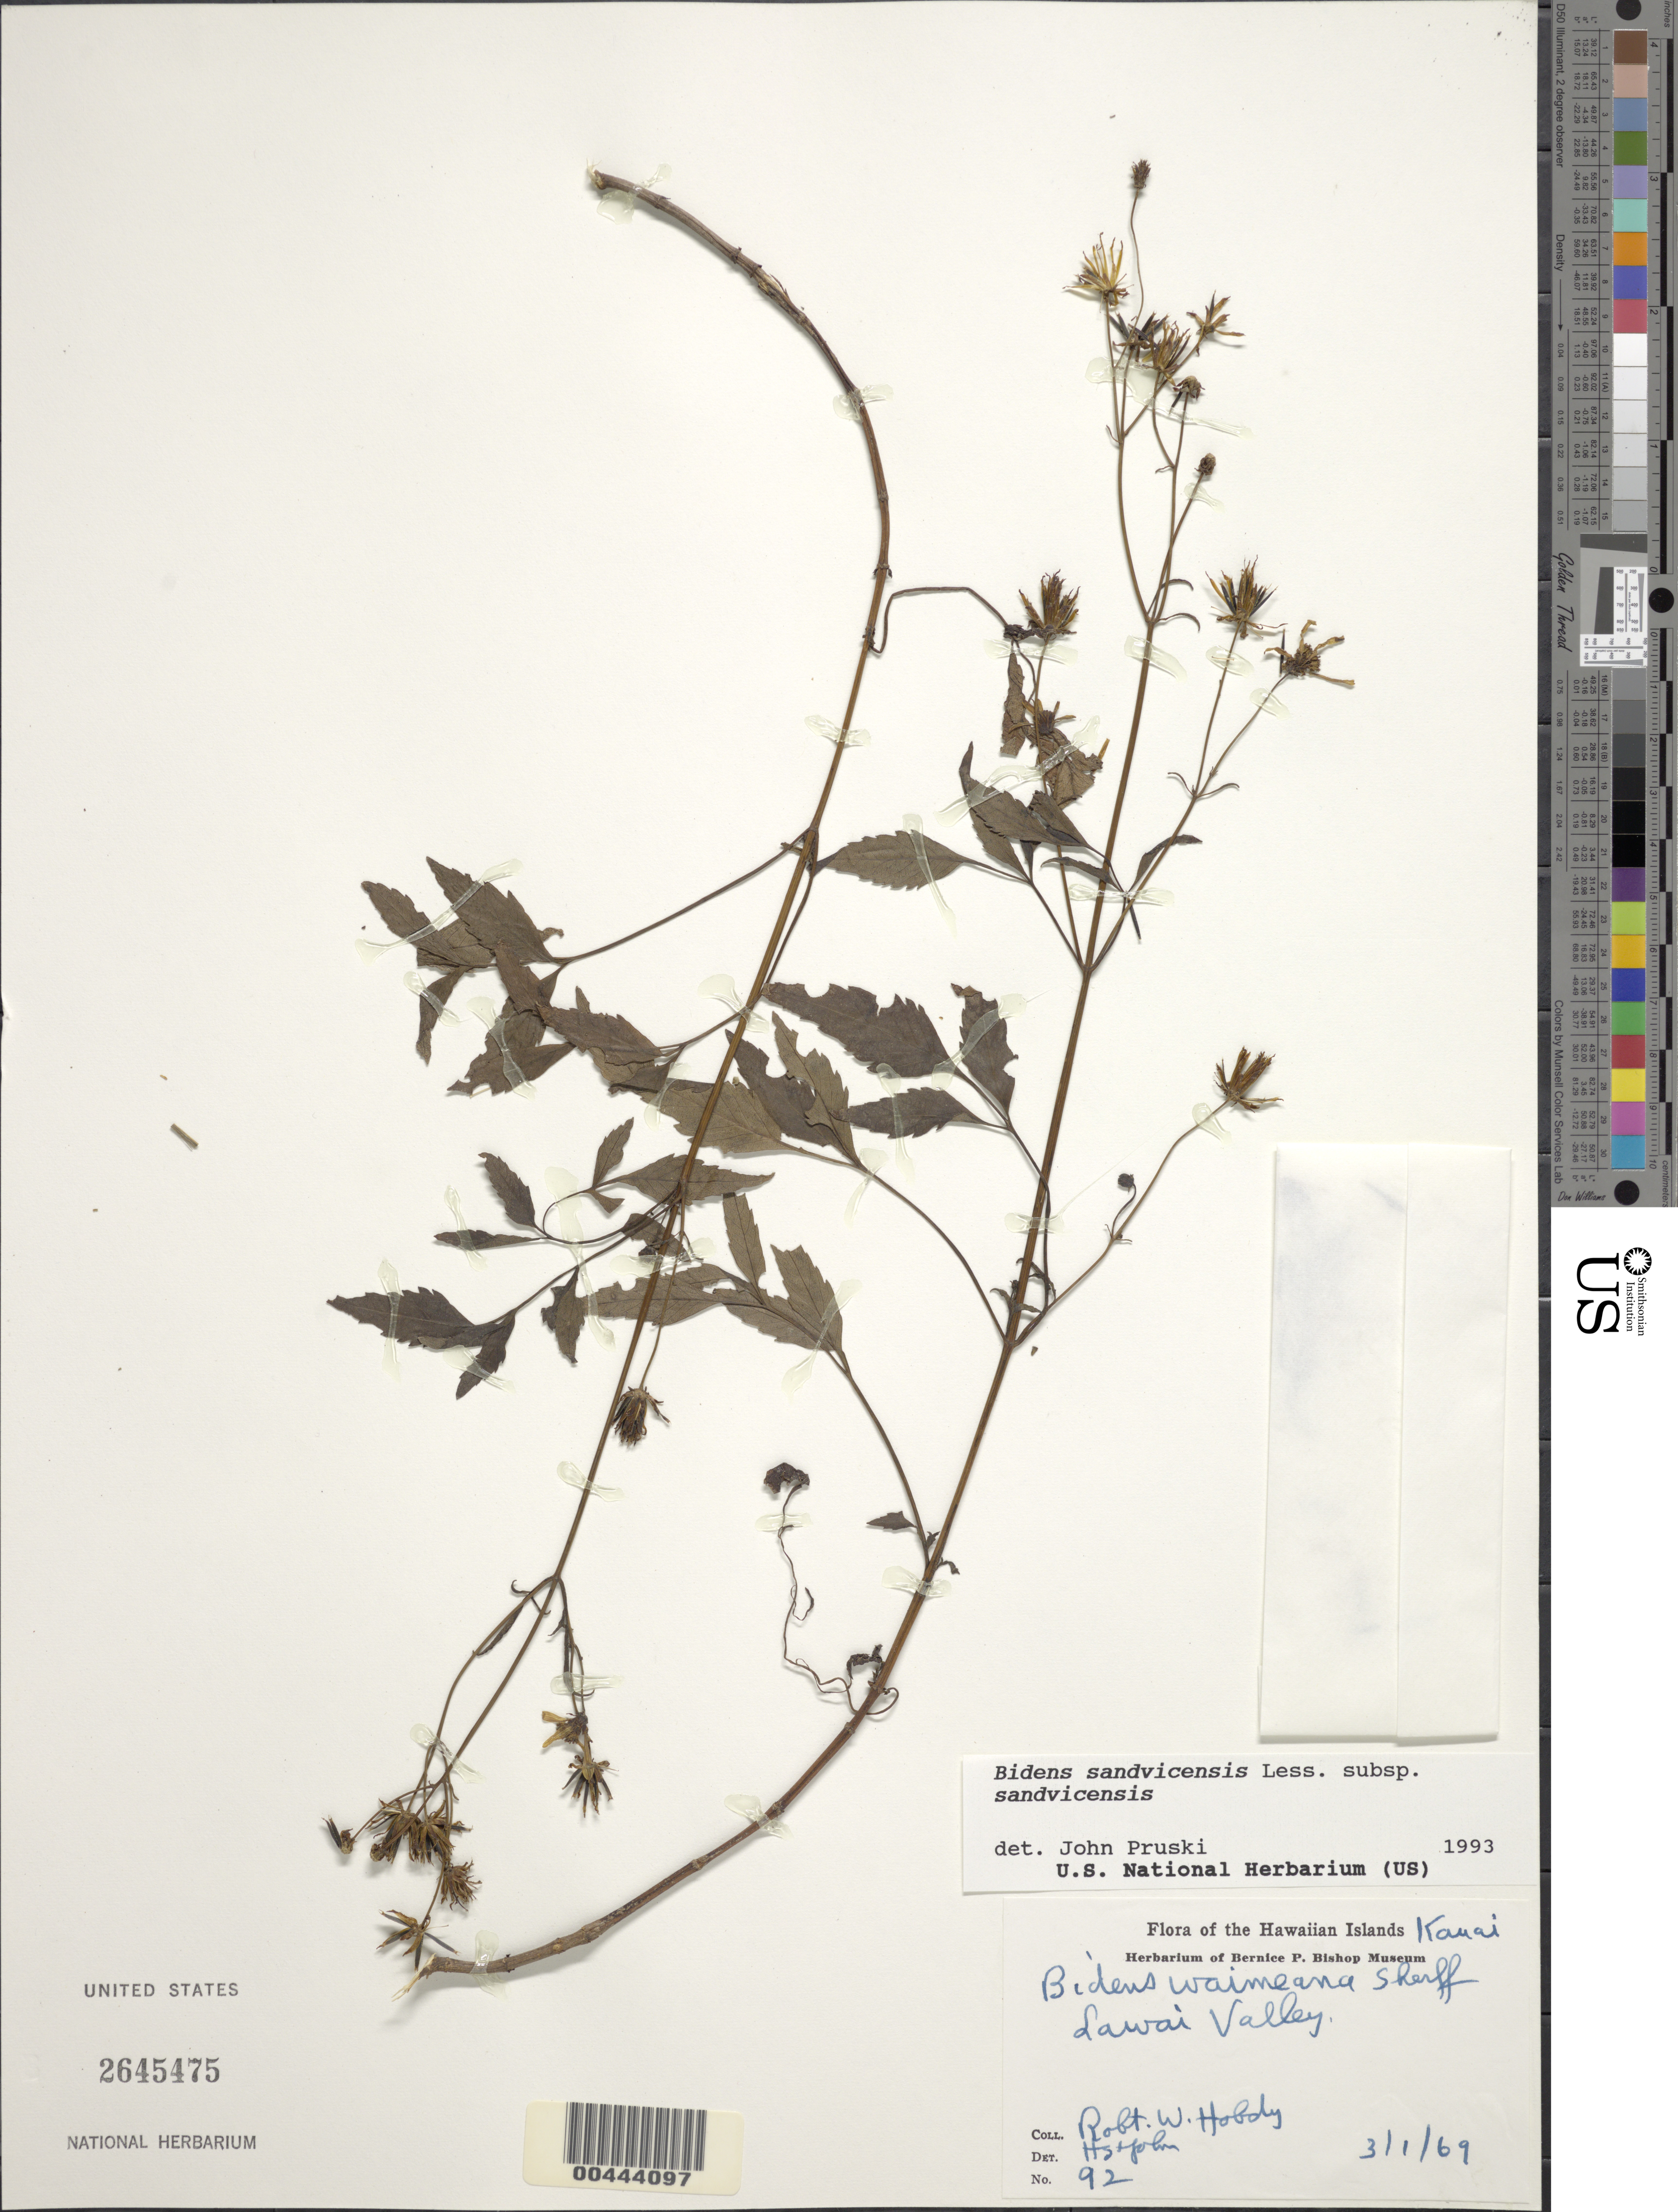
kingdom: Plantae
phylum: Tracheophyta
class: Magnoliopsida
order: Asterales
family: Asteraceae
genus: Bidens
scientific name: Bidens sandvicensis subsp. sandvicensis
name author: Less.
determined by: Pruski, J. F.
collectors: R. Hobdy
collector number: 92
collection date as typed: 1 Mar 1969 or 3 Jan 1969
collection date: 1969-01-03 or 1969-03-01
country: United States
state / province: Hawaii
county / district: Kauai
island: Kaua'i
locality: Lawai Valley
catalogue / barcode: US 2645475